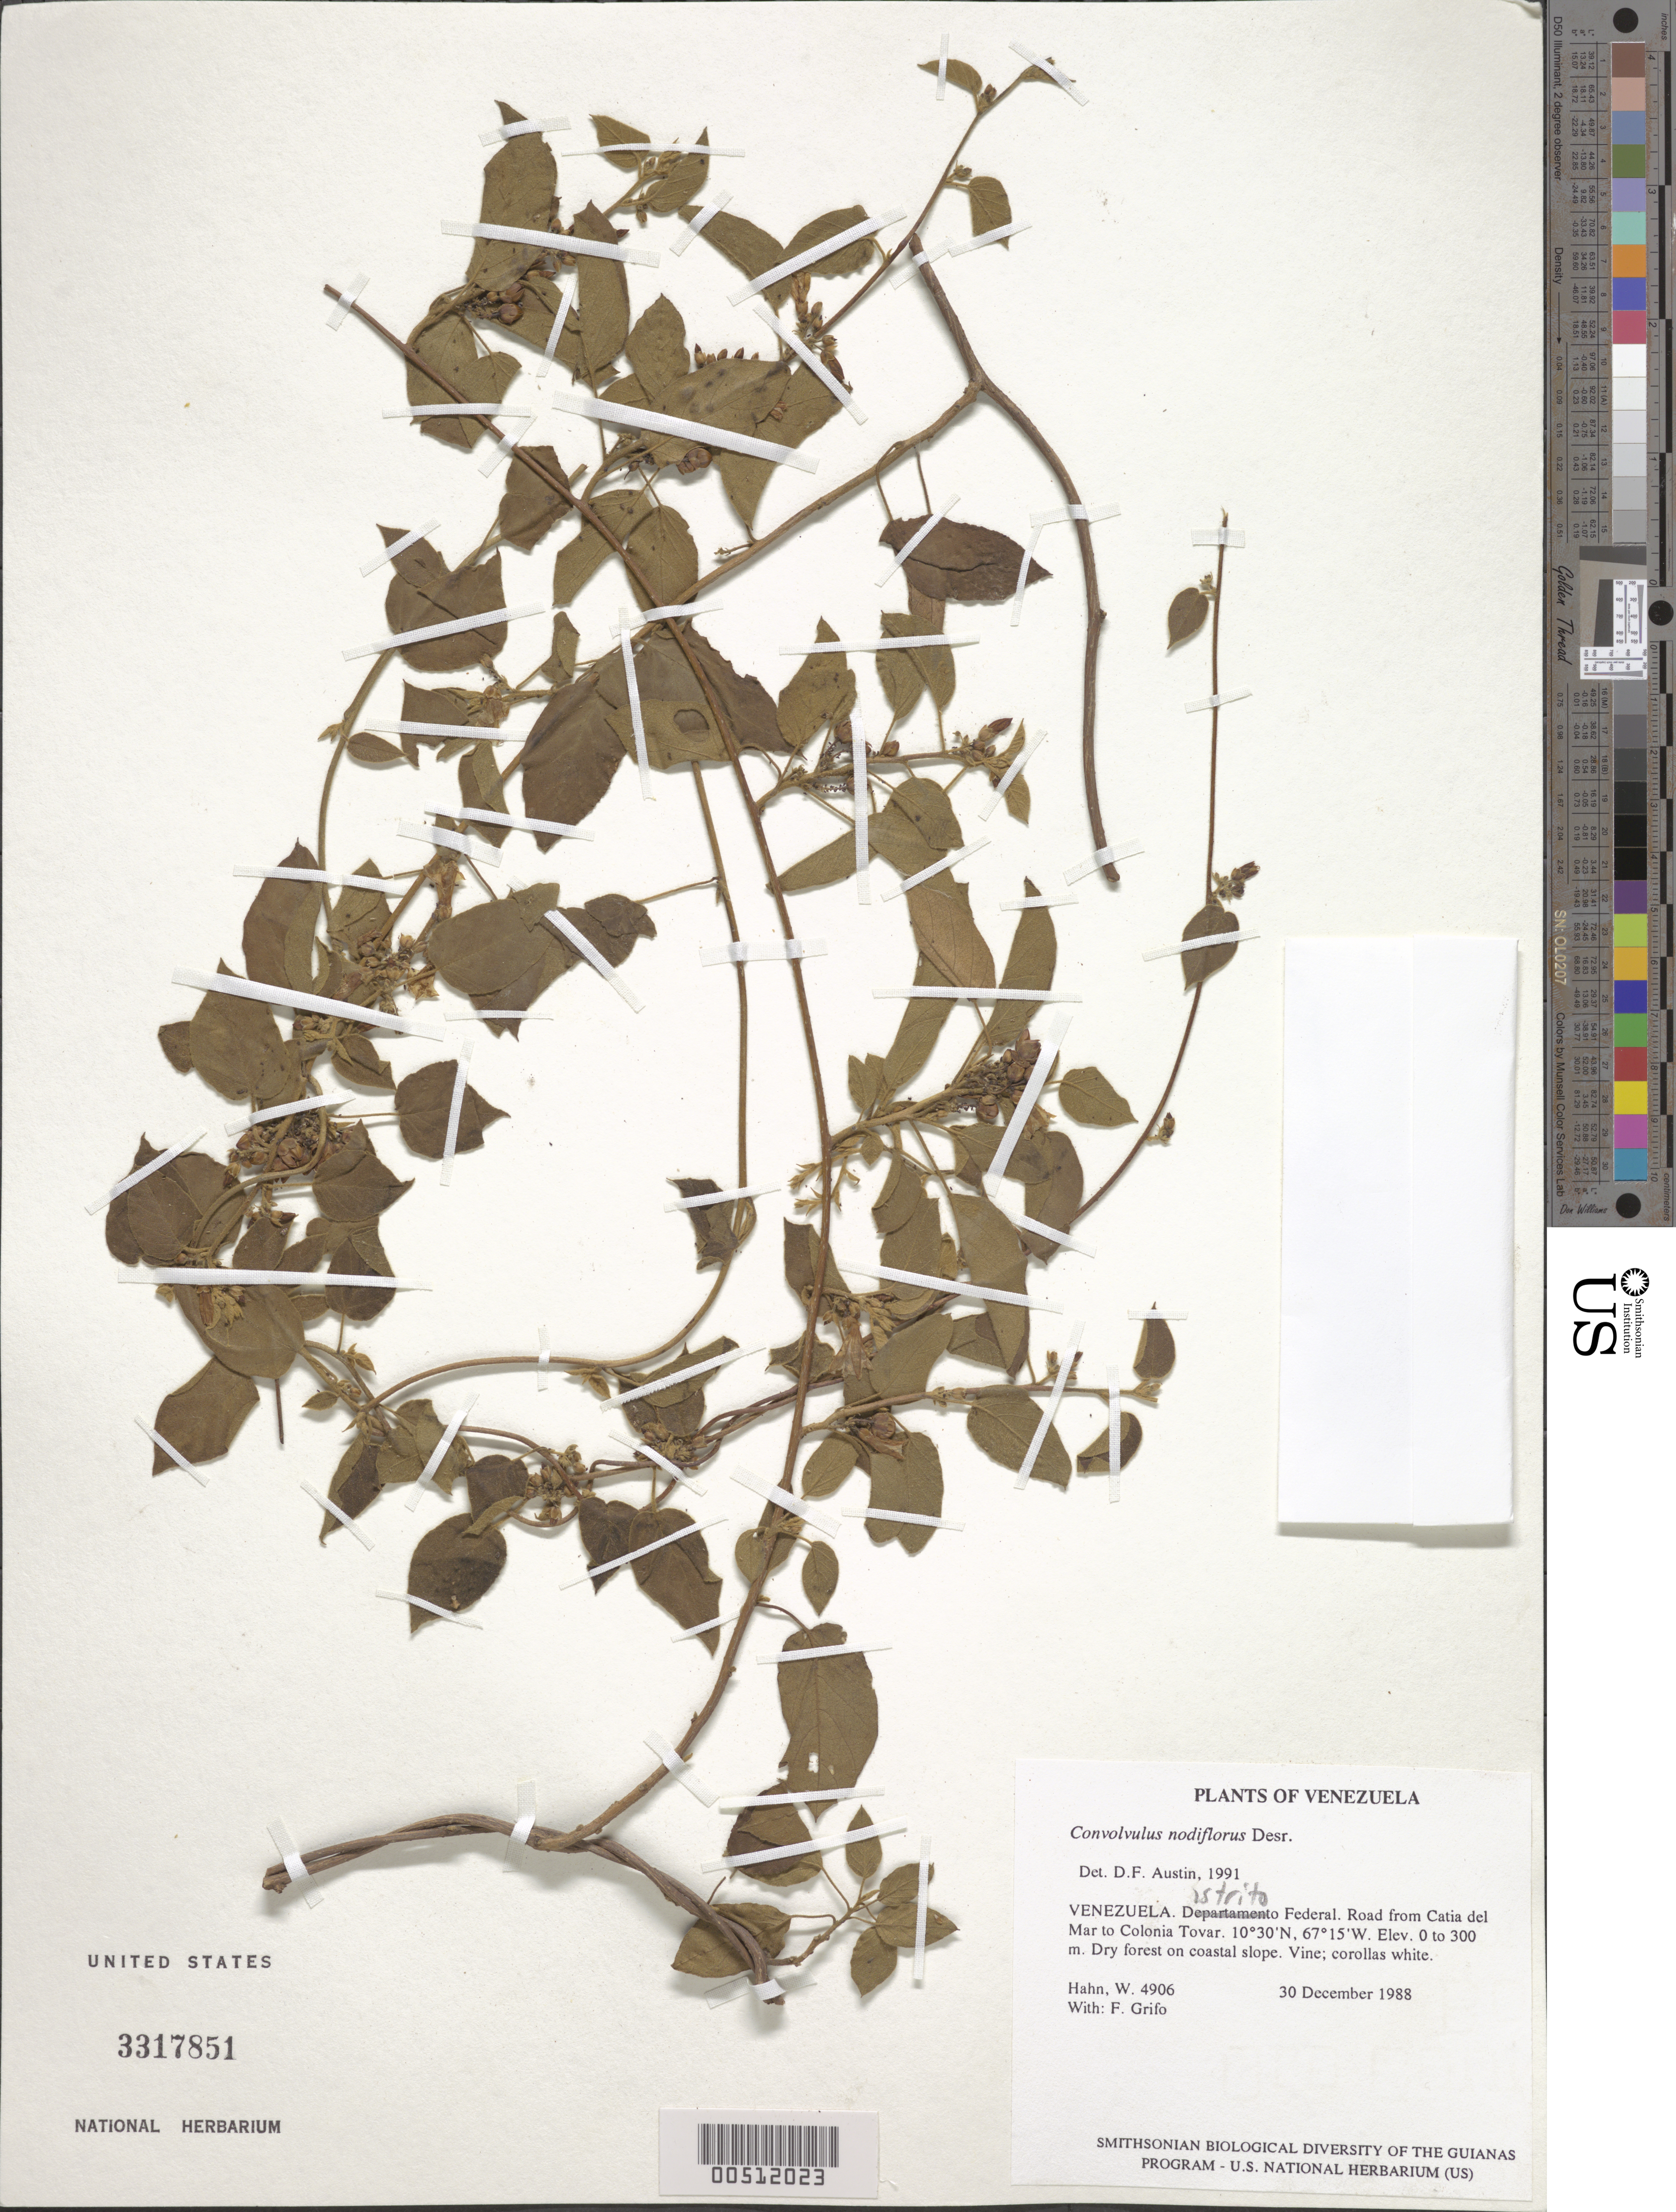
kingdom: Plantae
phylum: Tracheophyta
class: Magnoliopsida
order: Solanales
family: Convolvulaceae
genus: Convolvulus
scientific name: Convolvulus nodiflorus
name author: Desr.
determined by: Austin, D. F.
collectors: W. Hahn & F. Grifo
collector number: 4906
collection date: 1988-12-30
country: Venezuela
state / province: Vargas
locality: Road from Catia del Mar to Colonia Tovar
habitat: Dry forest on coastal slope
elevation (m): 300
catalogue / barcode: US 3317851